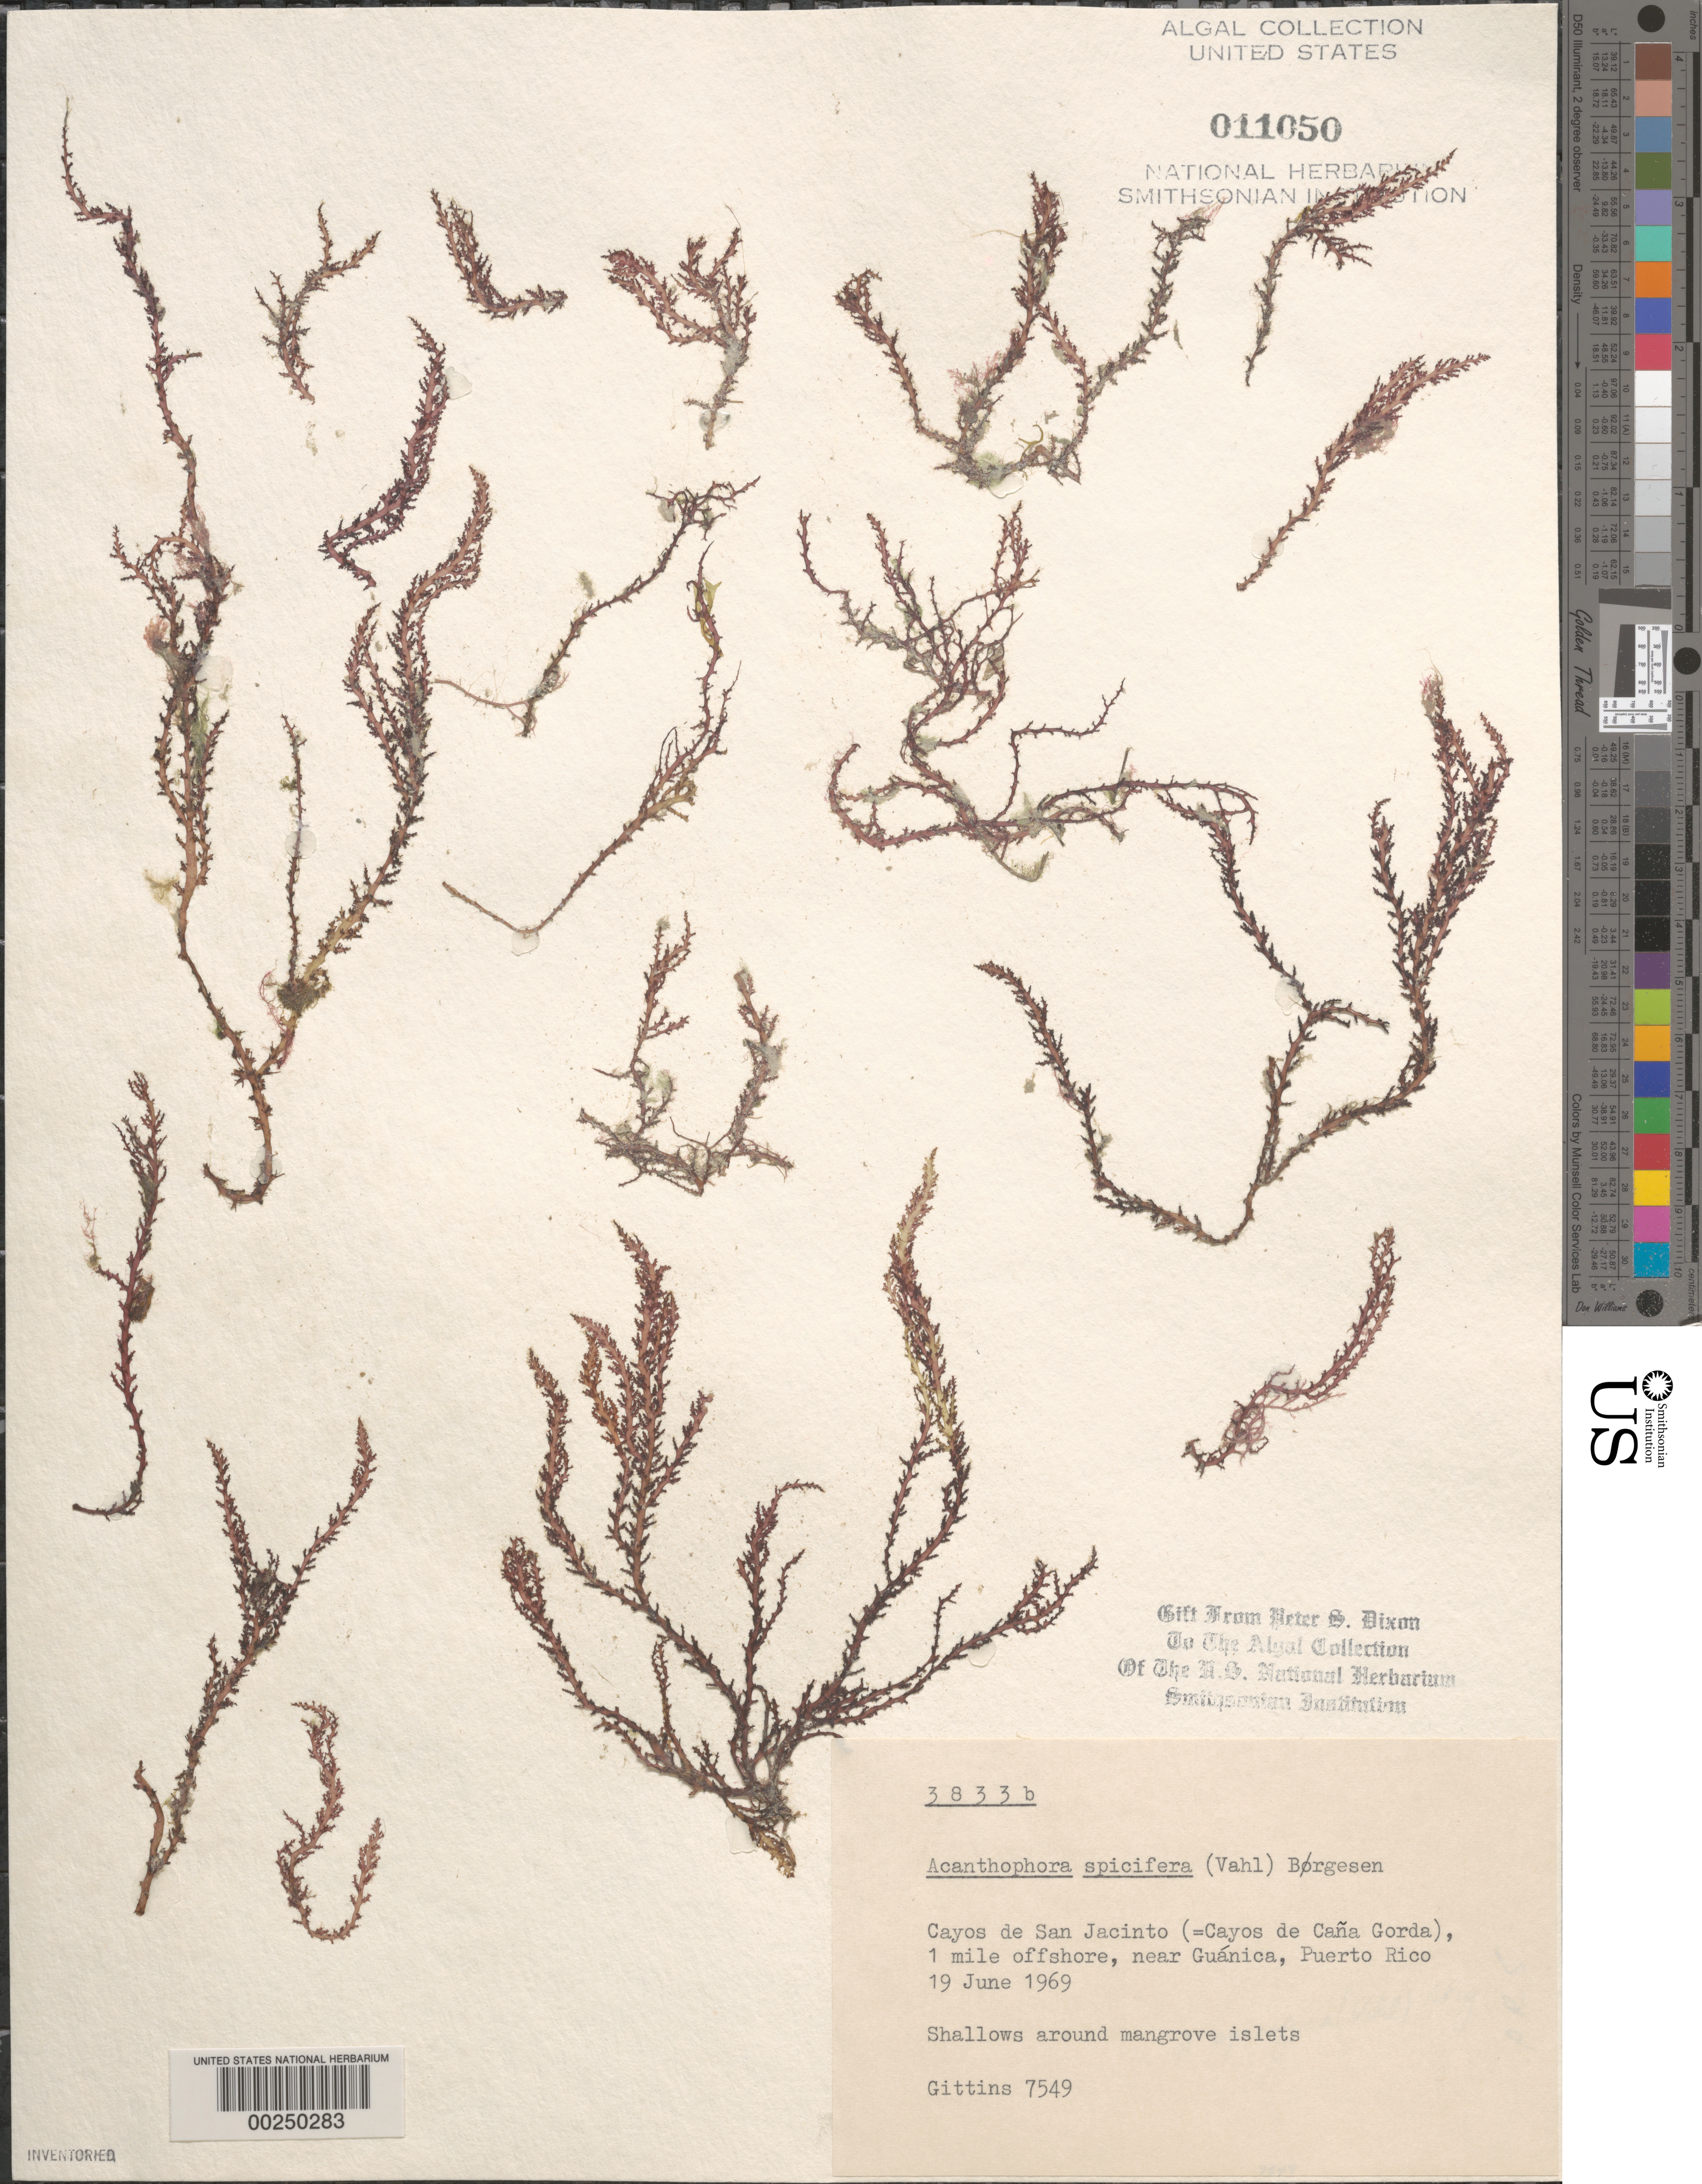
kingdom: Plantae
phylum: Rhodophyta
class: Florideophyceae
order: Ceramiales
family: Rhodomelaceae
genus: Acanthophora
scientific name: Acanthophora spicifera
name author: (Vahl) Børgesen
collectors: B. Gittins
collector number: BTG 7549 & PSD 3833B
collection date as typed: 19 Jun 1969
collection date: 1969-06-19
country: Puerto Rico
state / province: Guanica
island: Cayos de San Jacinto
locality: Near Guanica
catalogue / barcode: US 11050